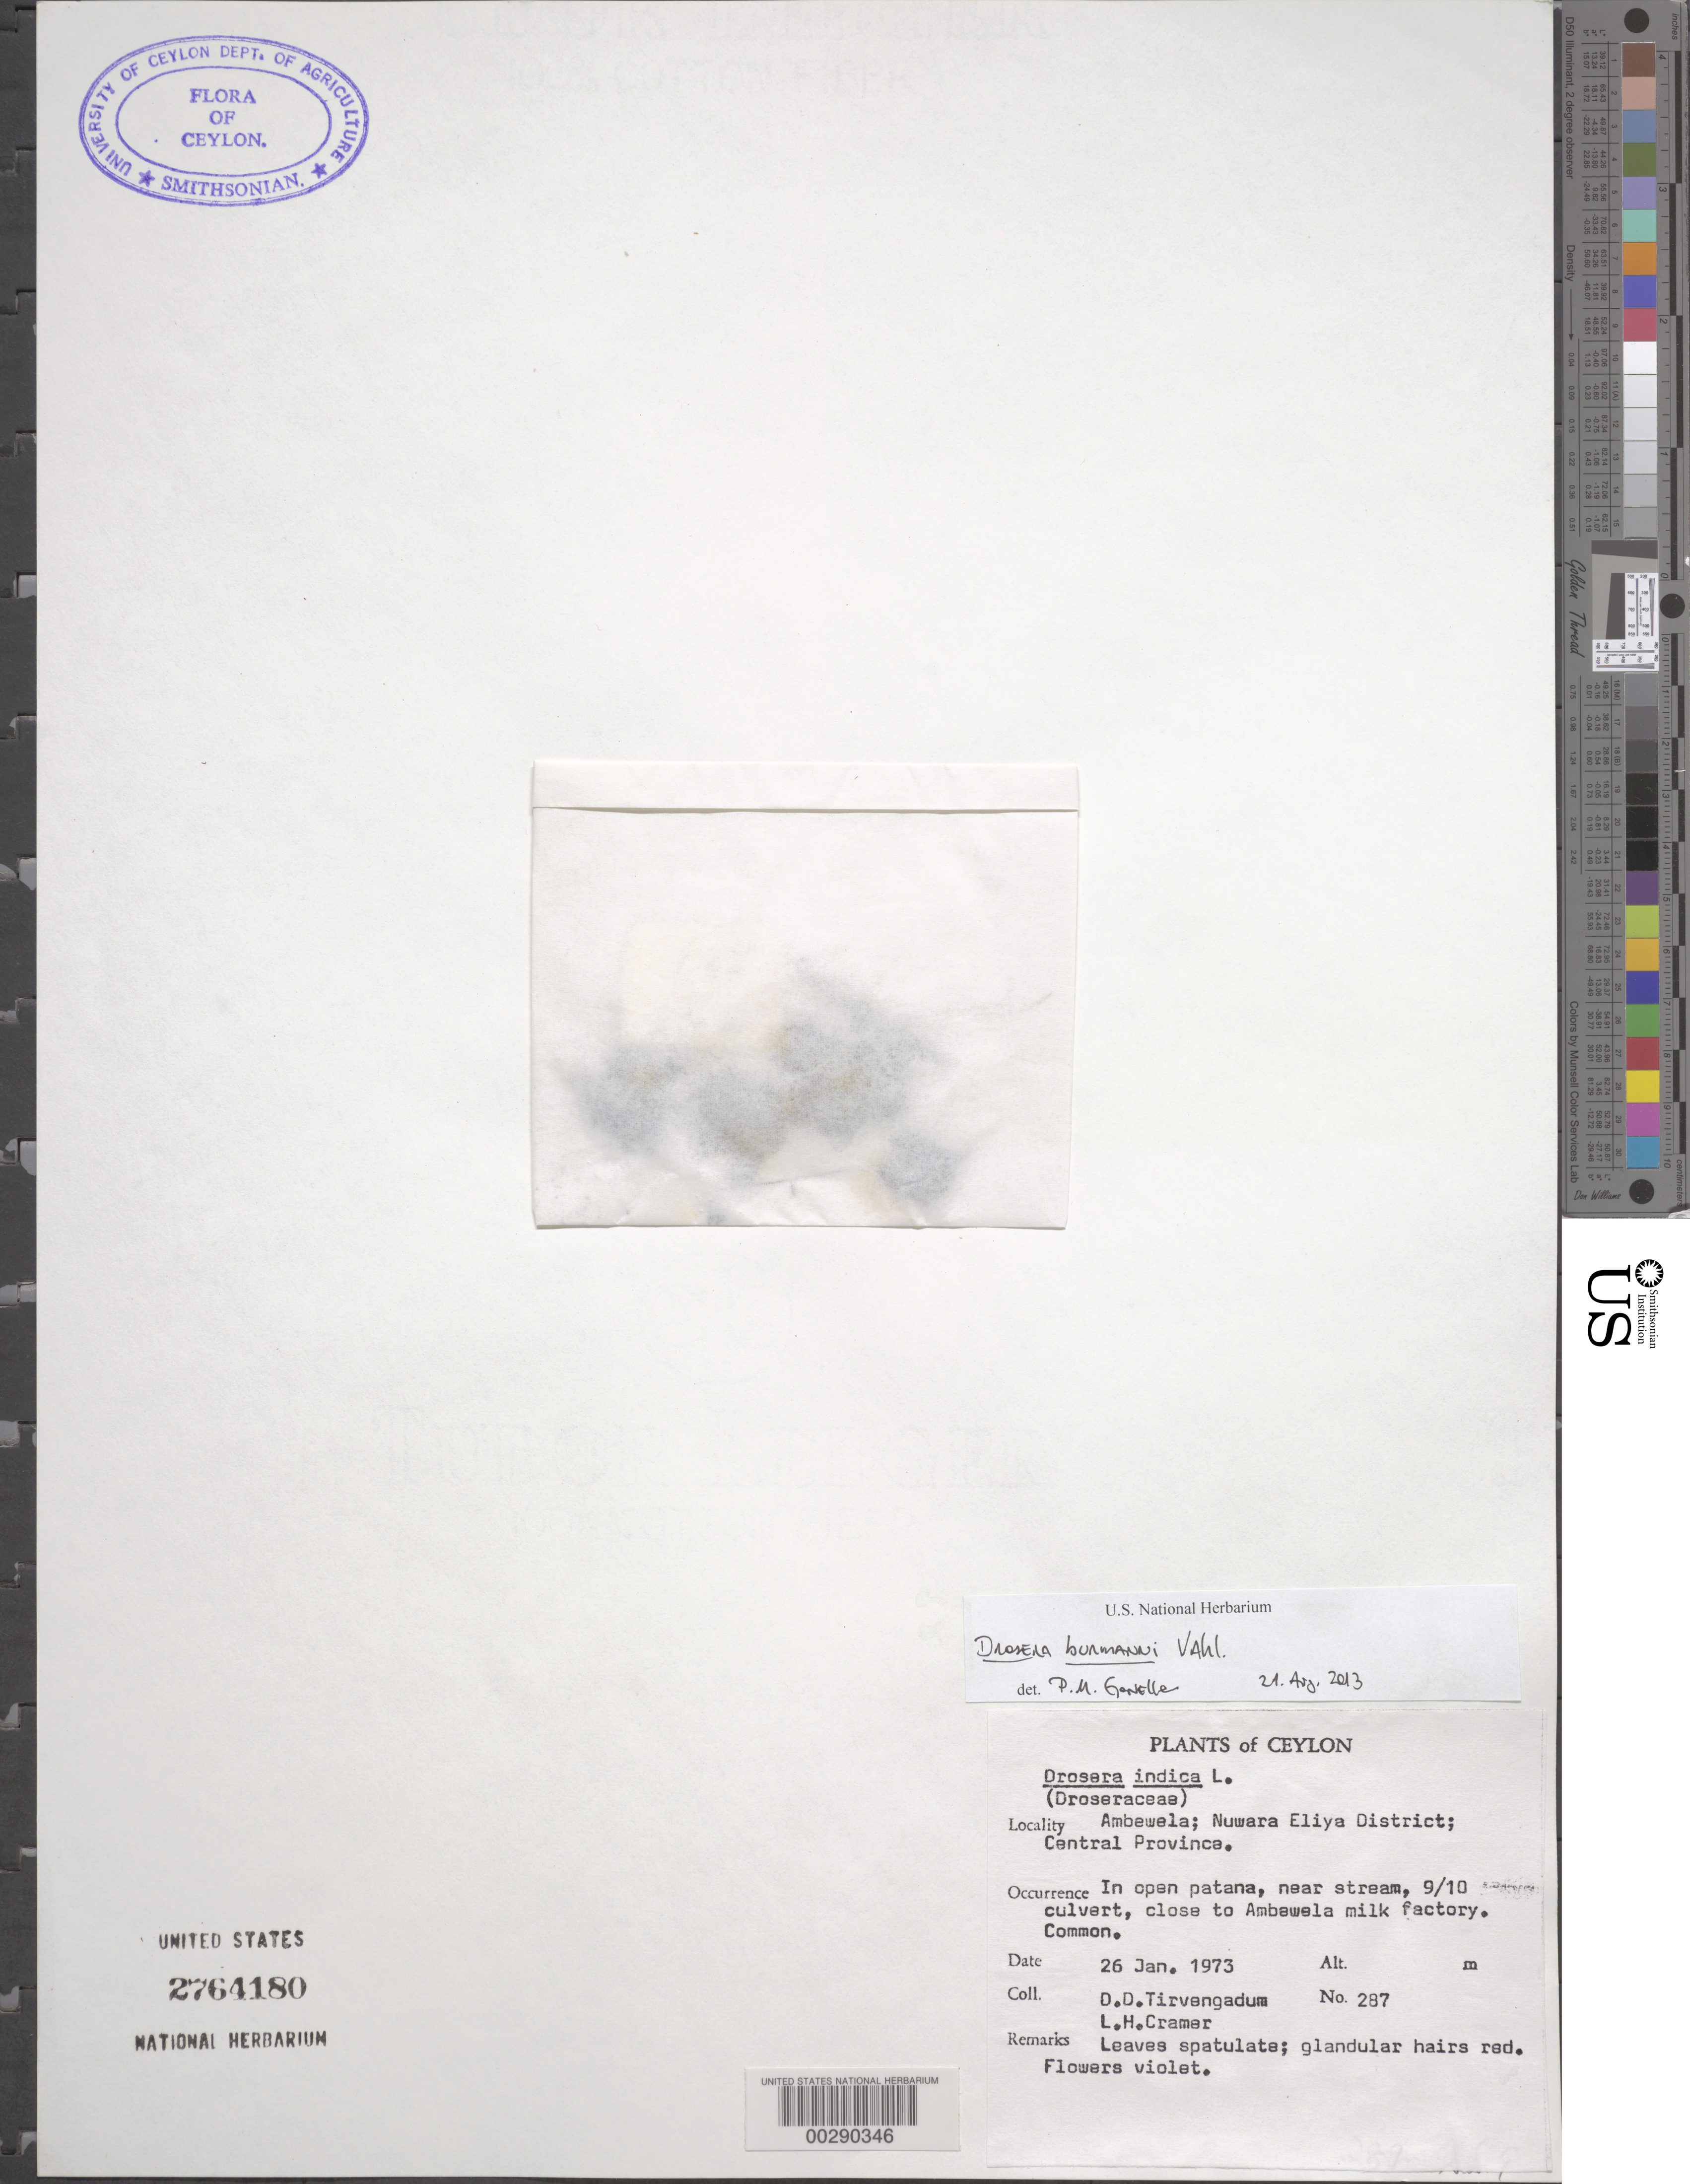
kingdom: Plantae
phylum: Tracheophyta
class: Magnoliopsida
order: Caryophyllales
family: Droseraceae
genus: Drosera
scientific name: Drosera burmanni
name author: Vahl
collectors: D. Tirvengadum & L. H. Cramer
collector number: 287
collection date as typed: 26 Jan 1973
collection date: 1973-01-26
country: Sri Lanka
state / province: Central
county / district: Nuwara Eliya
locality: Ambewela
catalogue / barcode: US 2764180